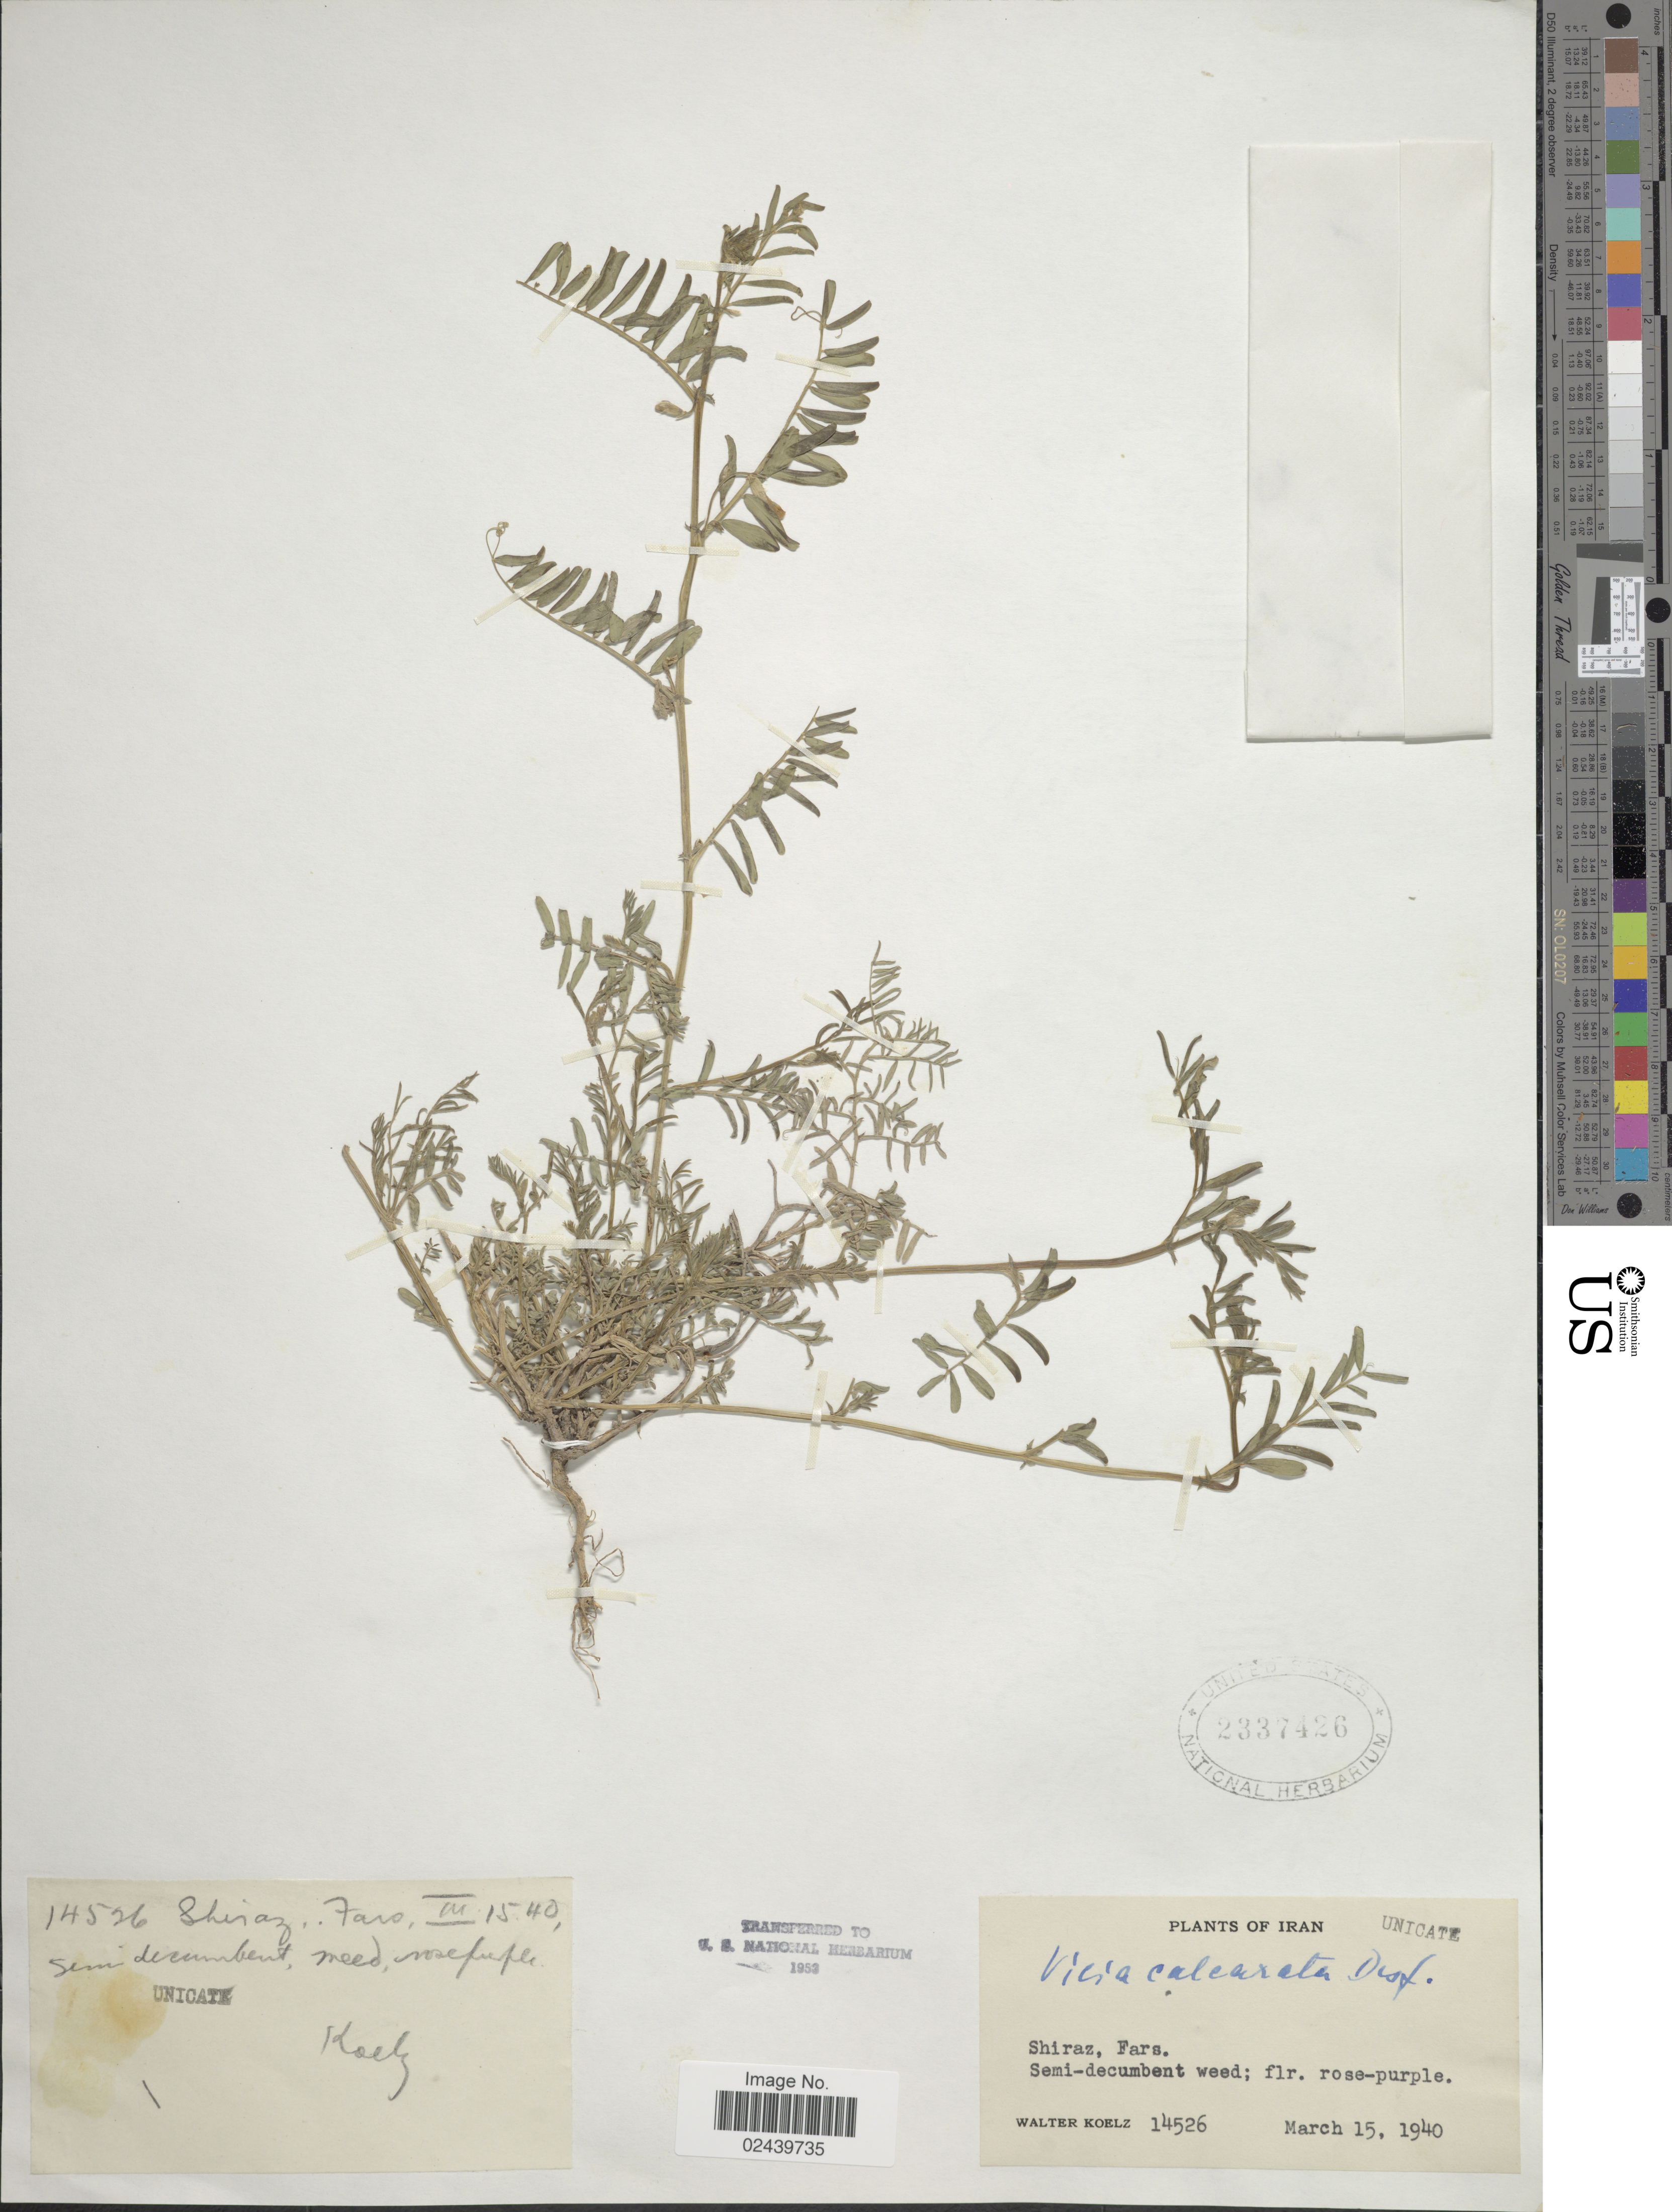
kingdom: Plantae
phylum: Tracheophyta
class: Magnoliopsida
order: Fabales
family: Fabaceae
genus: Vicia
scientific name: Vicia monantha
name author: Retz.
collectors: W. N. Koelz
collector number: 14526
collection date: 1940-03-15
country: Iran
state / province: Fars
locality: Shiraz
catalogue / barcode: US 2337426